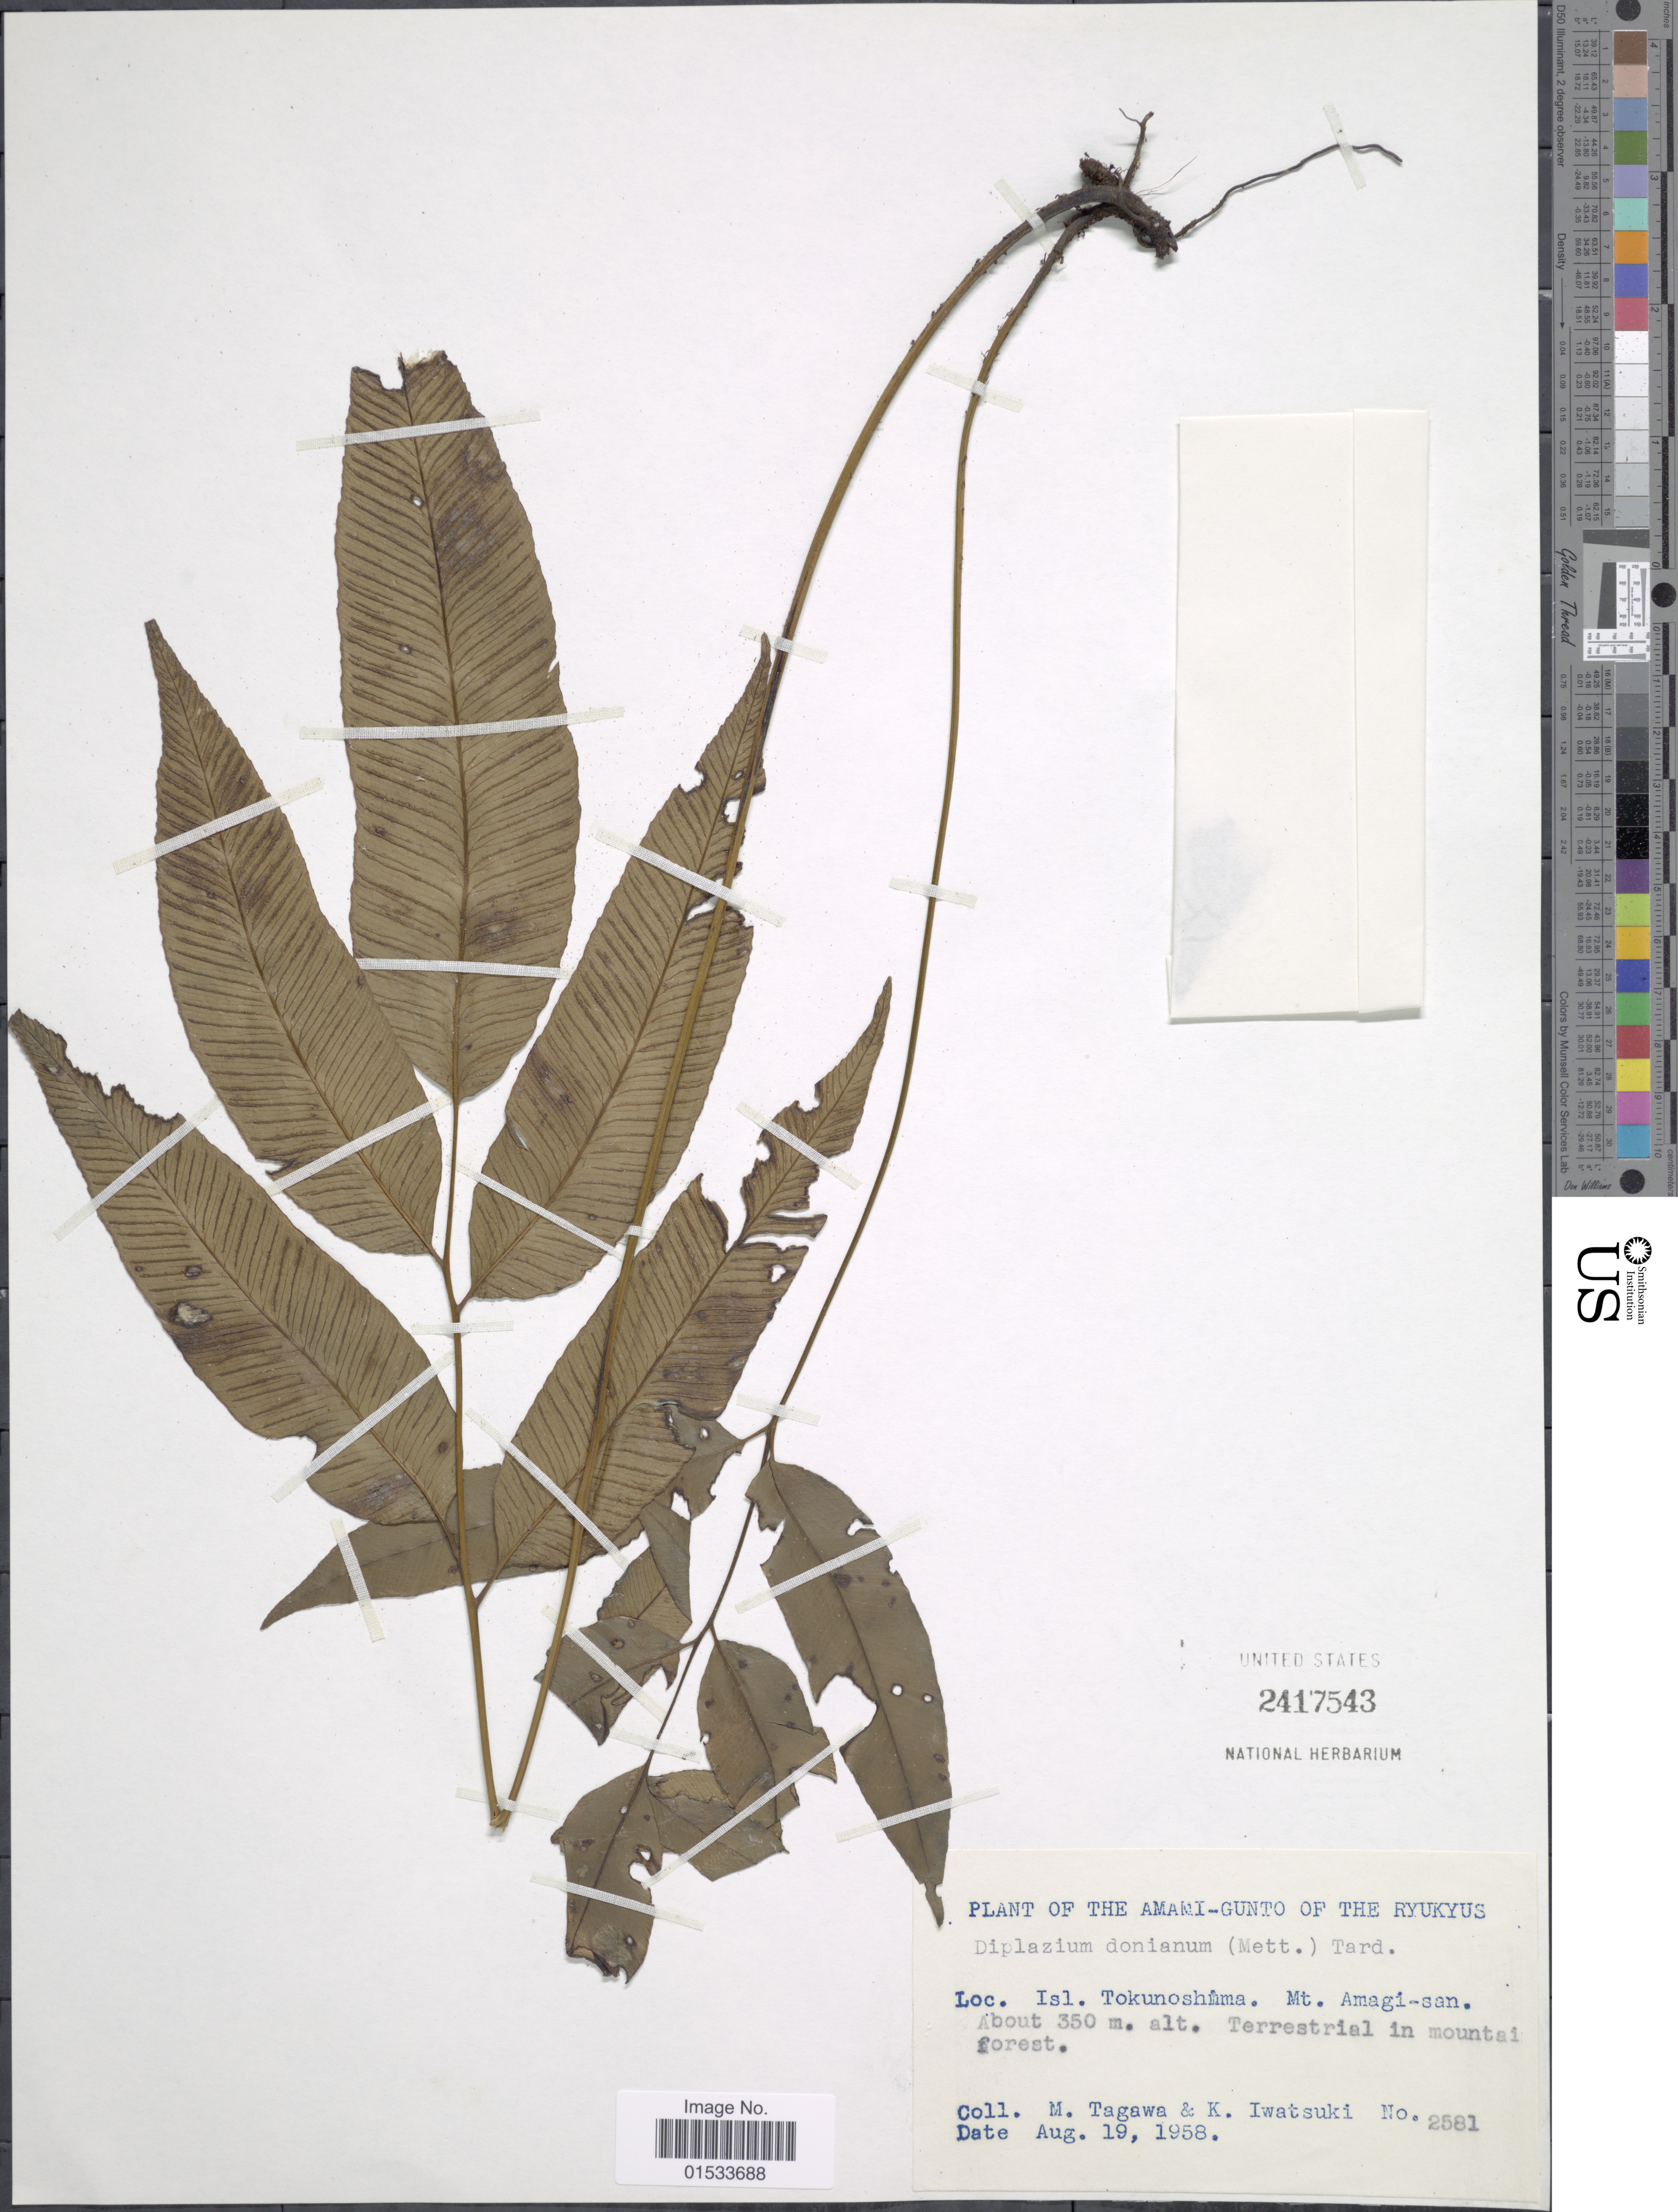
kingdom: Plantae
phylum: Tracheophyta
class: Polypodiopsida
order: Polypodiales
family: Athyriaceae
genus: Diplazium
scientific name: Diplazium donianum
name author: (Mett.) Tardieu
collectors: M. Tagawa & K. Iwatsuki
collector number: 2581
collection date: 1958-08-19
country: Japan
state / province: Okinawa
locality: Amami- Gunto of the Ryukyus, Isl. Tokunoshima, Mt. Amagi- san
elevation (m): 350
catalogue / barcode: US 2417543